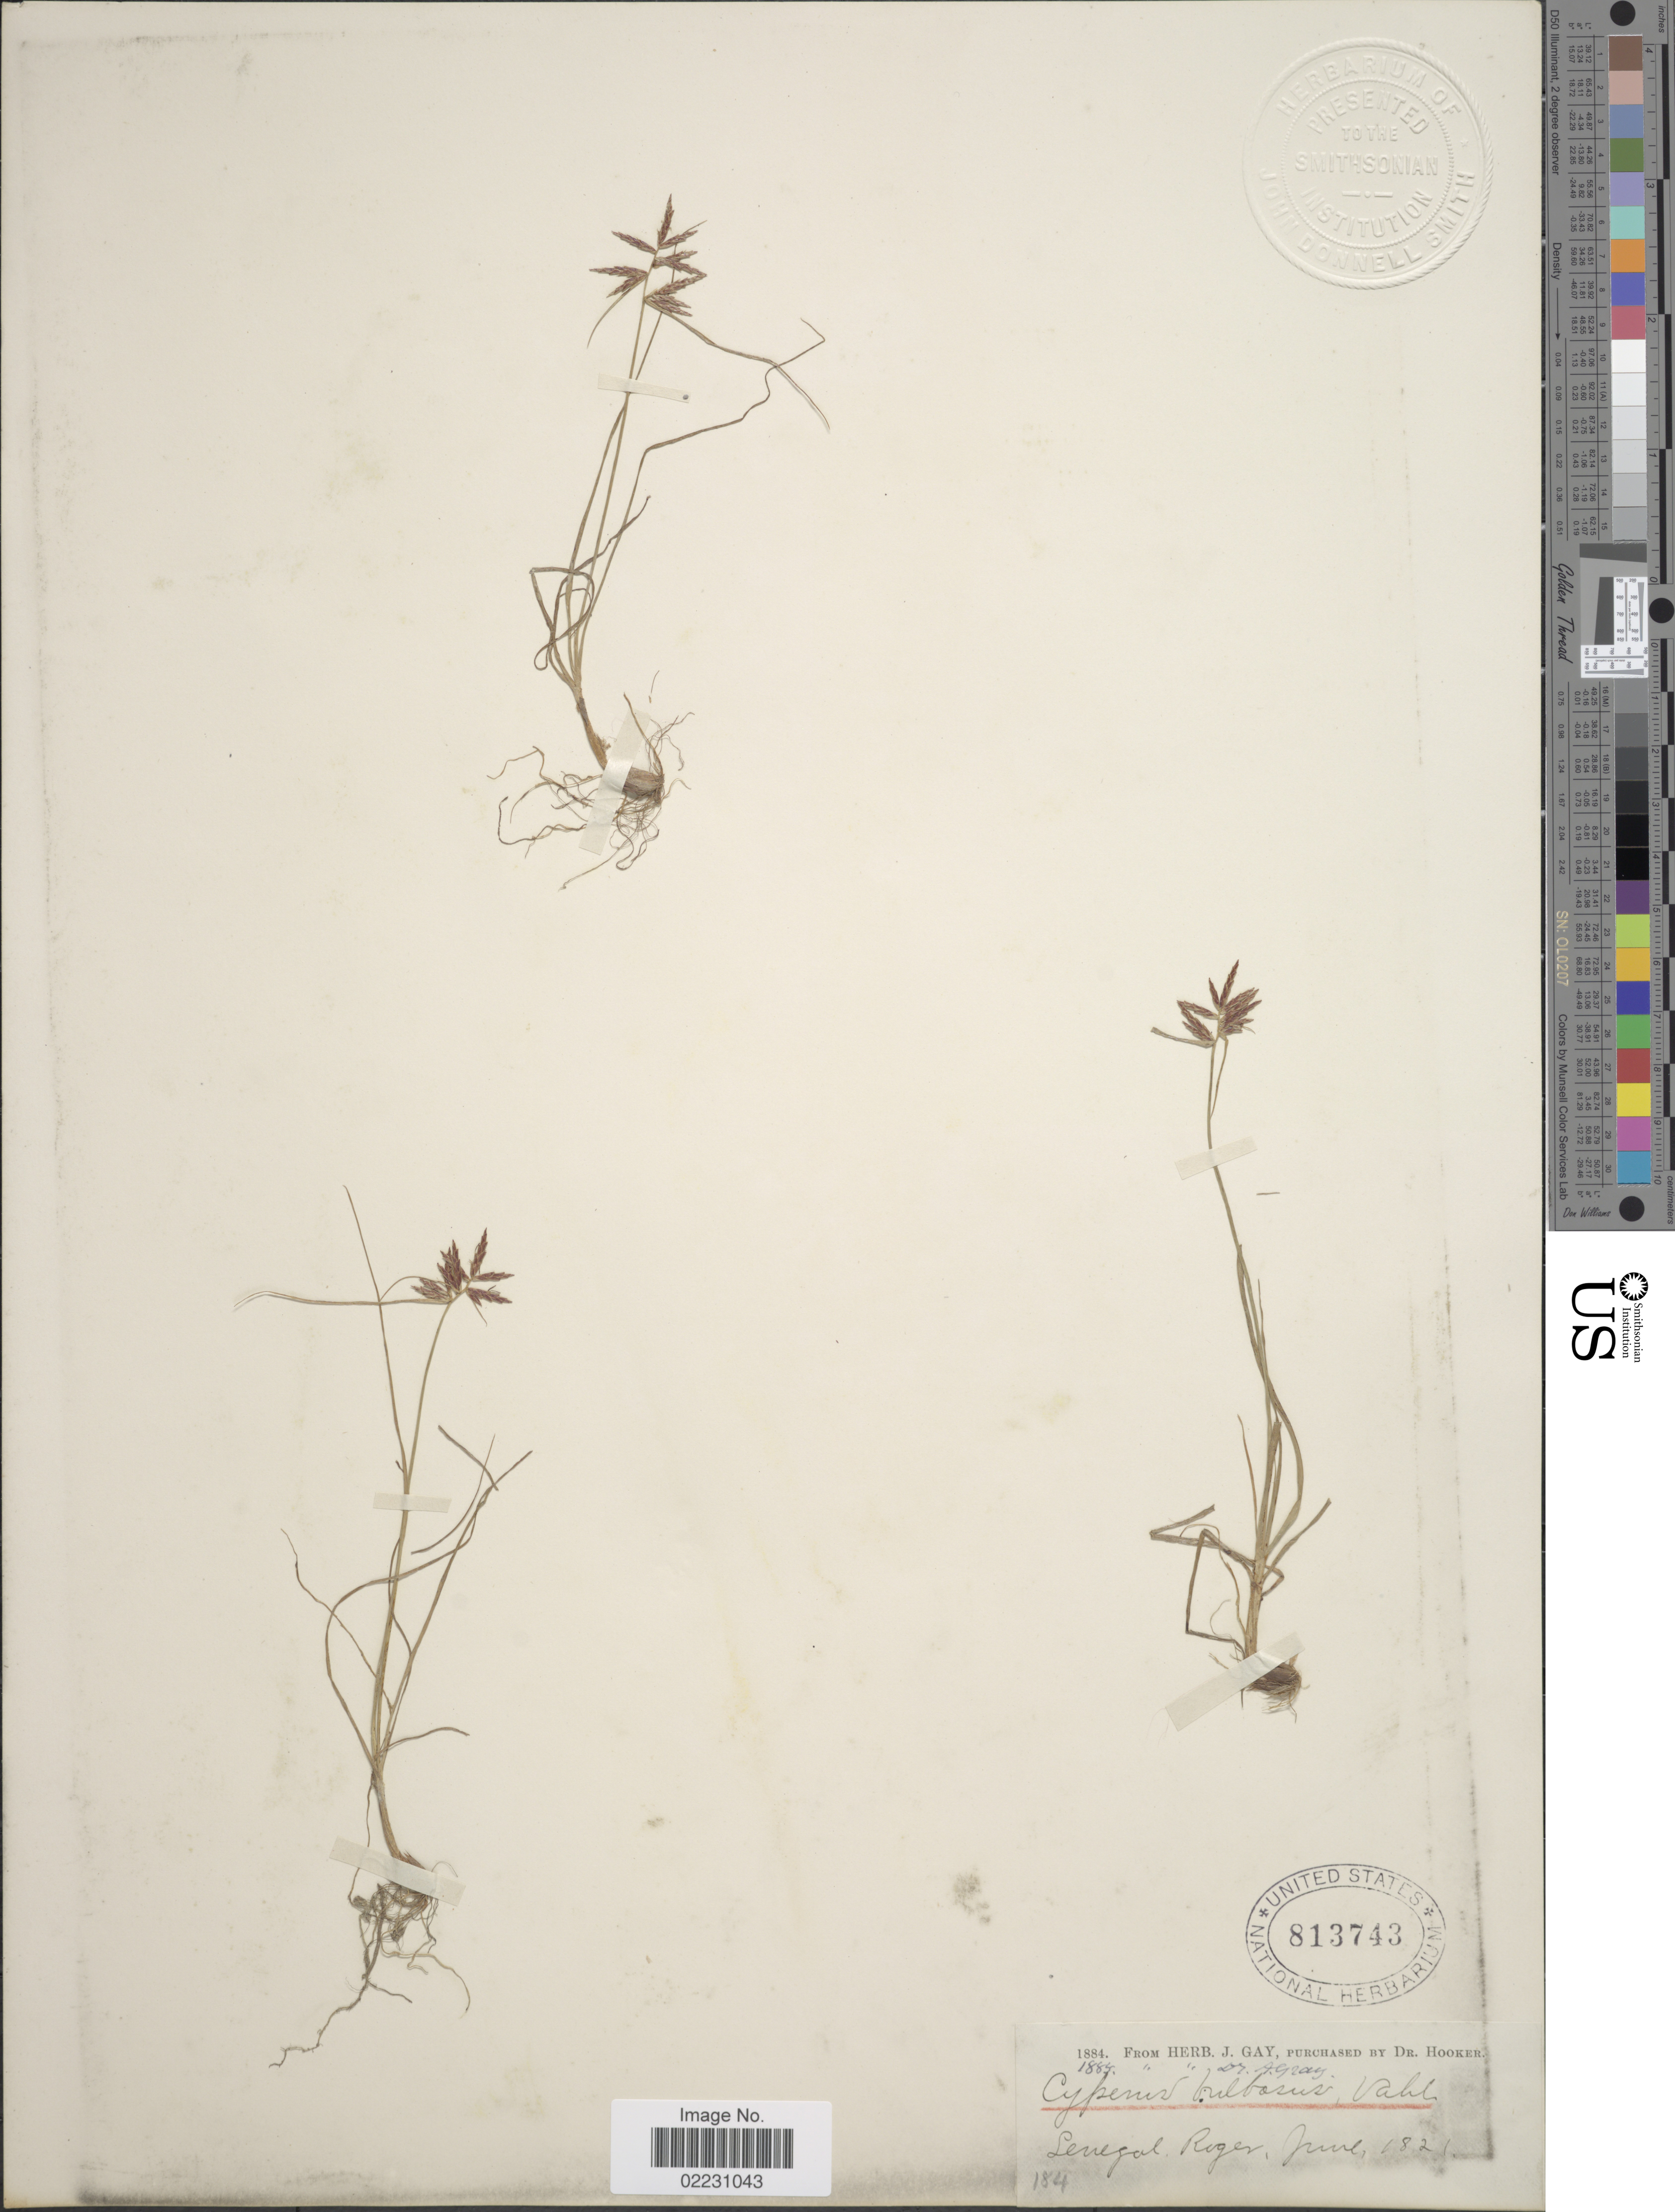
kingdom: Plantae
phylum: Tracheophyta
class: Liliopsida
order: Poales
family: Cyperaceae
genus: Cyperus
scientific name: Cyperus bulbosus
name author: Vahl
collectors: -. Roger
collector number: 184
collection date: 1821-06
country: Senegal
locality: Senegal.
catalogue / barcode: US 813743